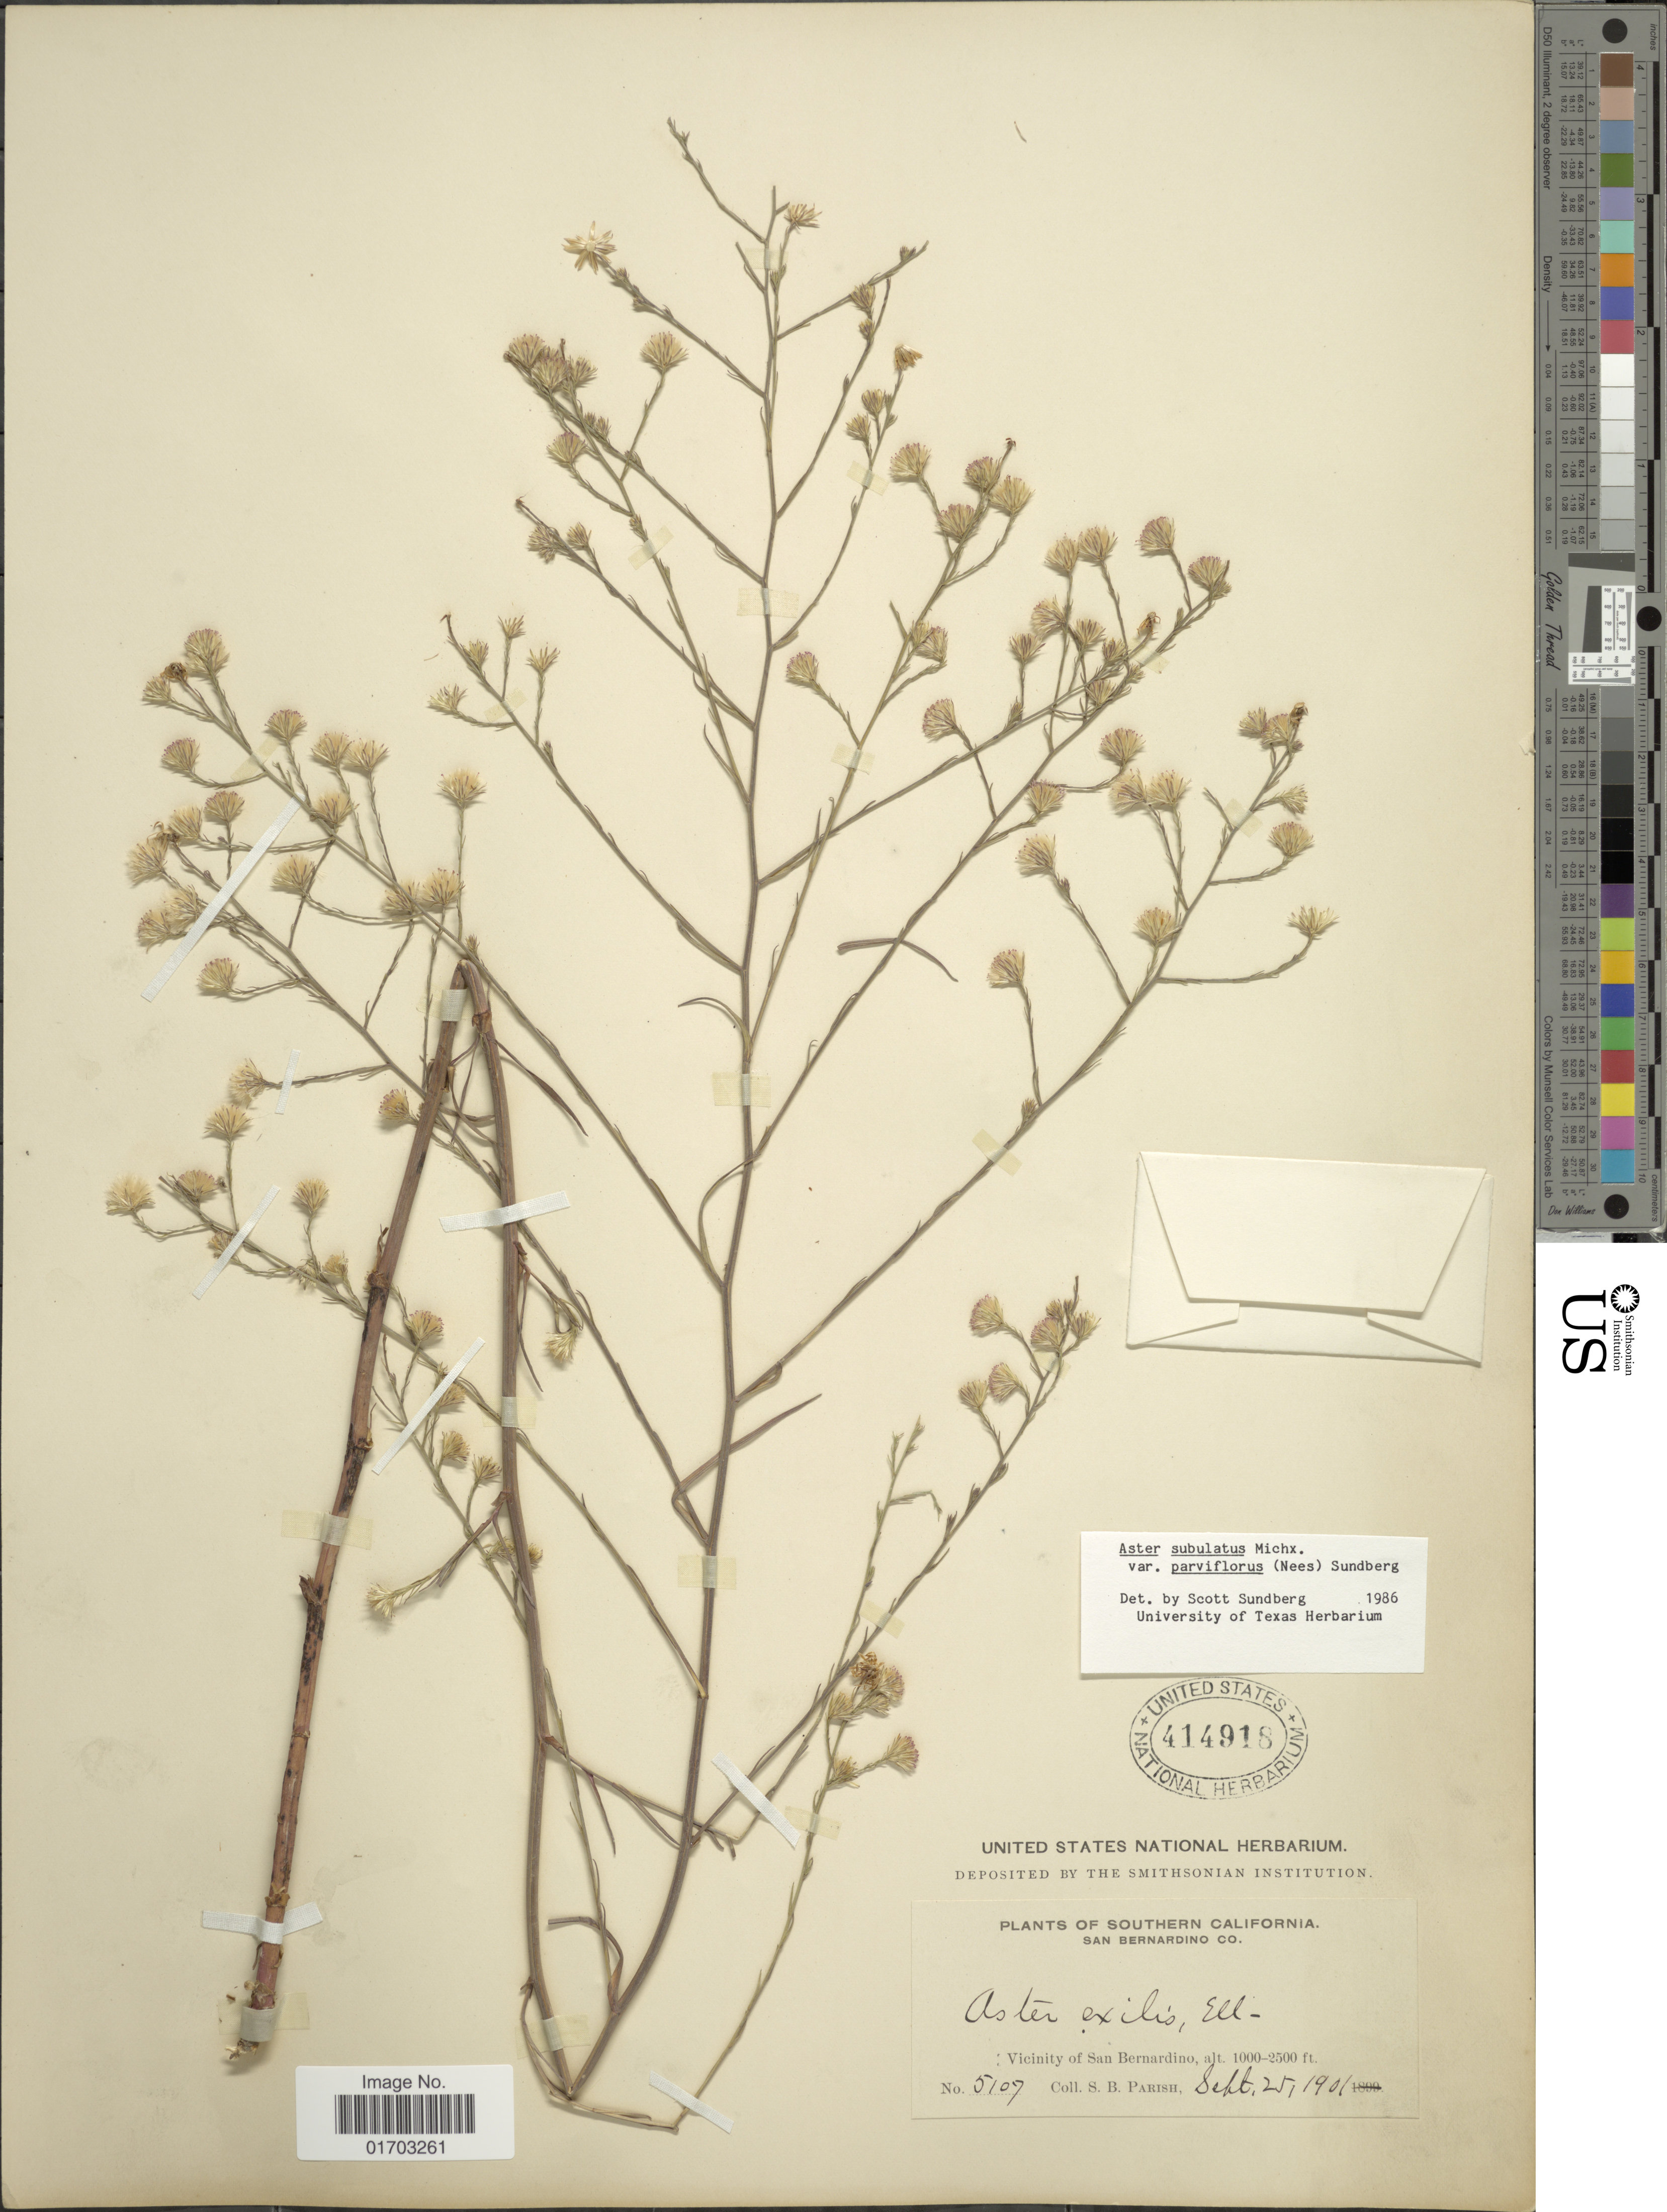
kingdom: Plantae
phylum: Tracheophyta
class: Magnoliopsida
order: Asterales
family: Asteraceae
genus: Symphyotrichum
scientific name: Symphyotrichum subulatum var. parviflorum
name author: (Nees) S.D. Sundb.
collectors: S. B. Parish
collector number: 5107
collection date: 1901-09-25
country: United States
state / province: California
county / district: San Bernardino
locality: Southern California, San Bernardino Co., vicinity of San Bernardino.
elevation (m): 305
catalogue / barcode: US 414918